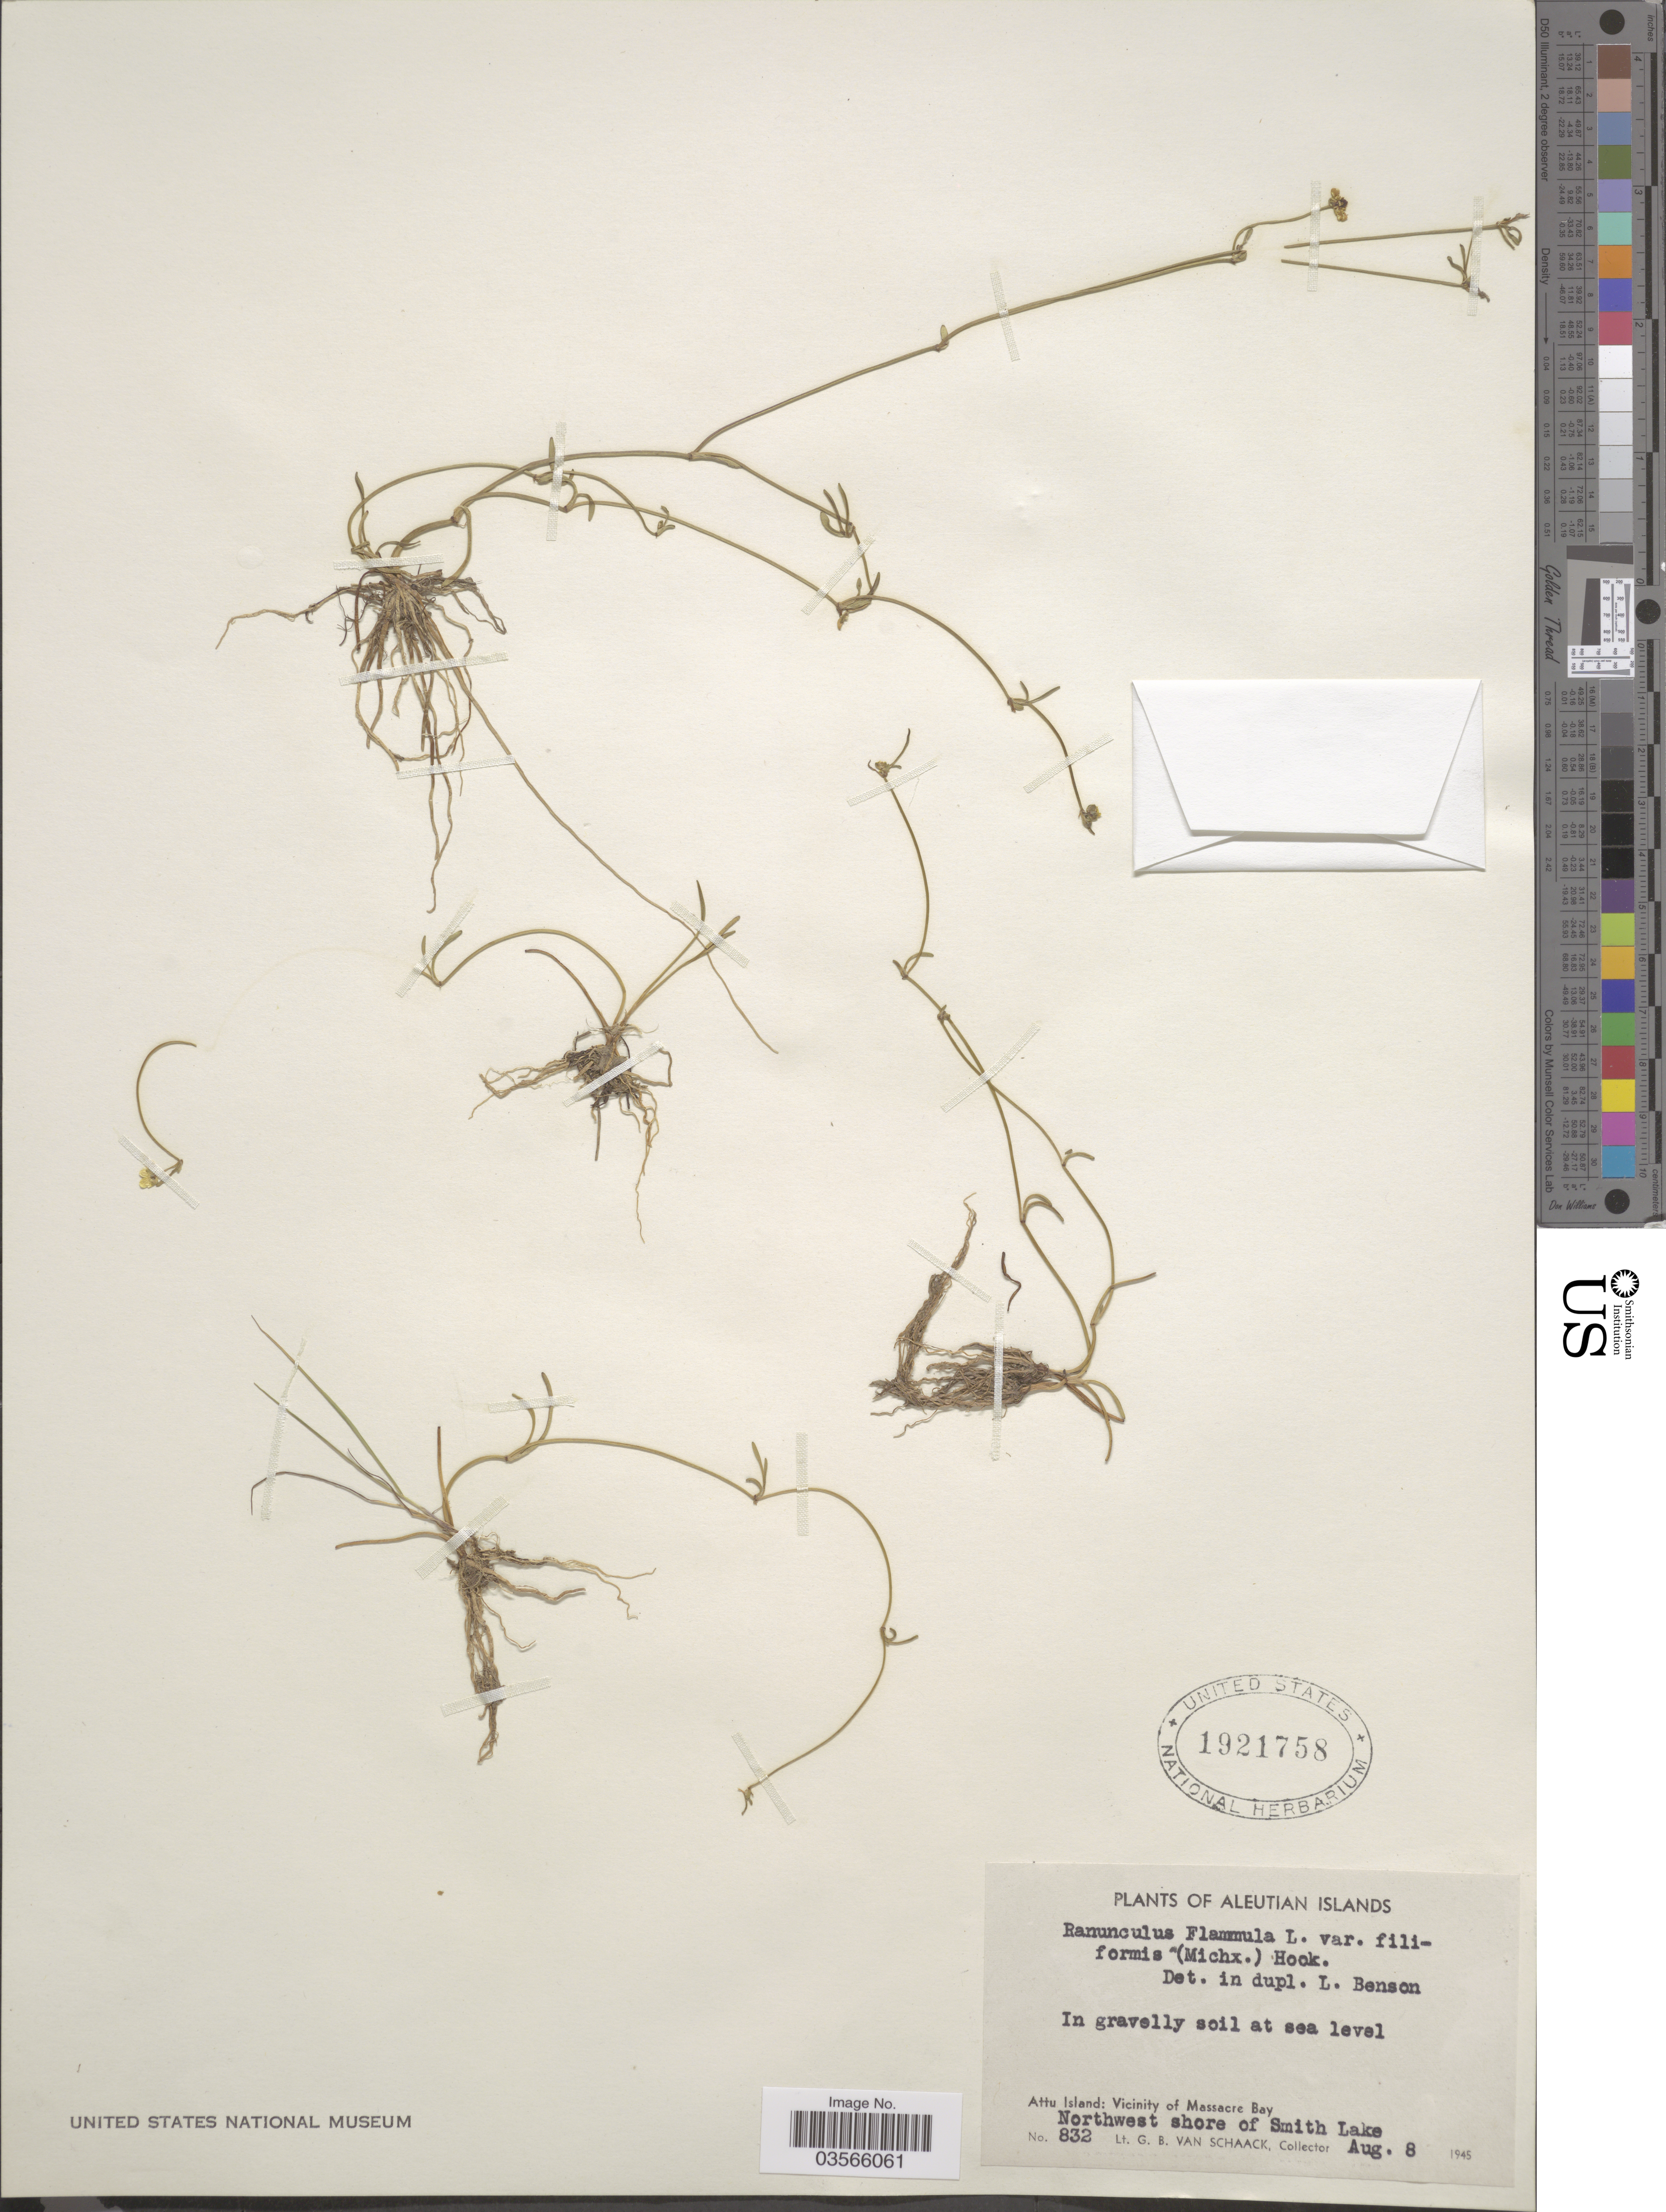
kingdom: Plantae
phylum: Tracheophyta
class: Magnoliopsida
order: Ranunculales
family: Ranunculaceae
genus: Ranunculus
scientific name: Ranunculus flammula var. filiformis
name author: (Michx.) Hook.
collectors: G. Van Schaack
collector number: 832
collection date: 1945-08-08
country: United States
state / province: Alaska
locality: Aleutian Islands. Attu Island: Vicinity of Massacre Bay. Northwest shore of Smith Lake.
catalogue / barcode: US 1921758